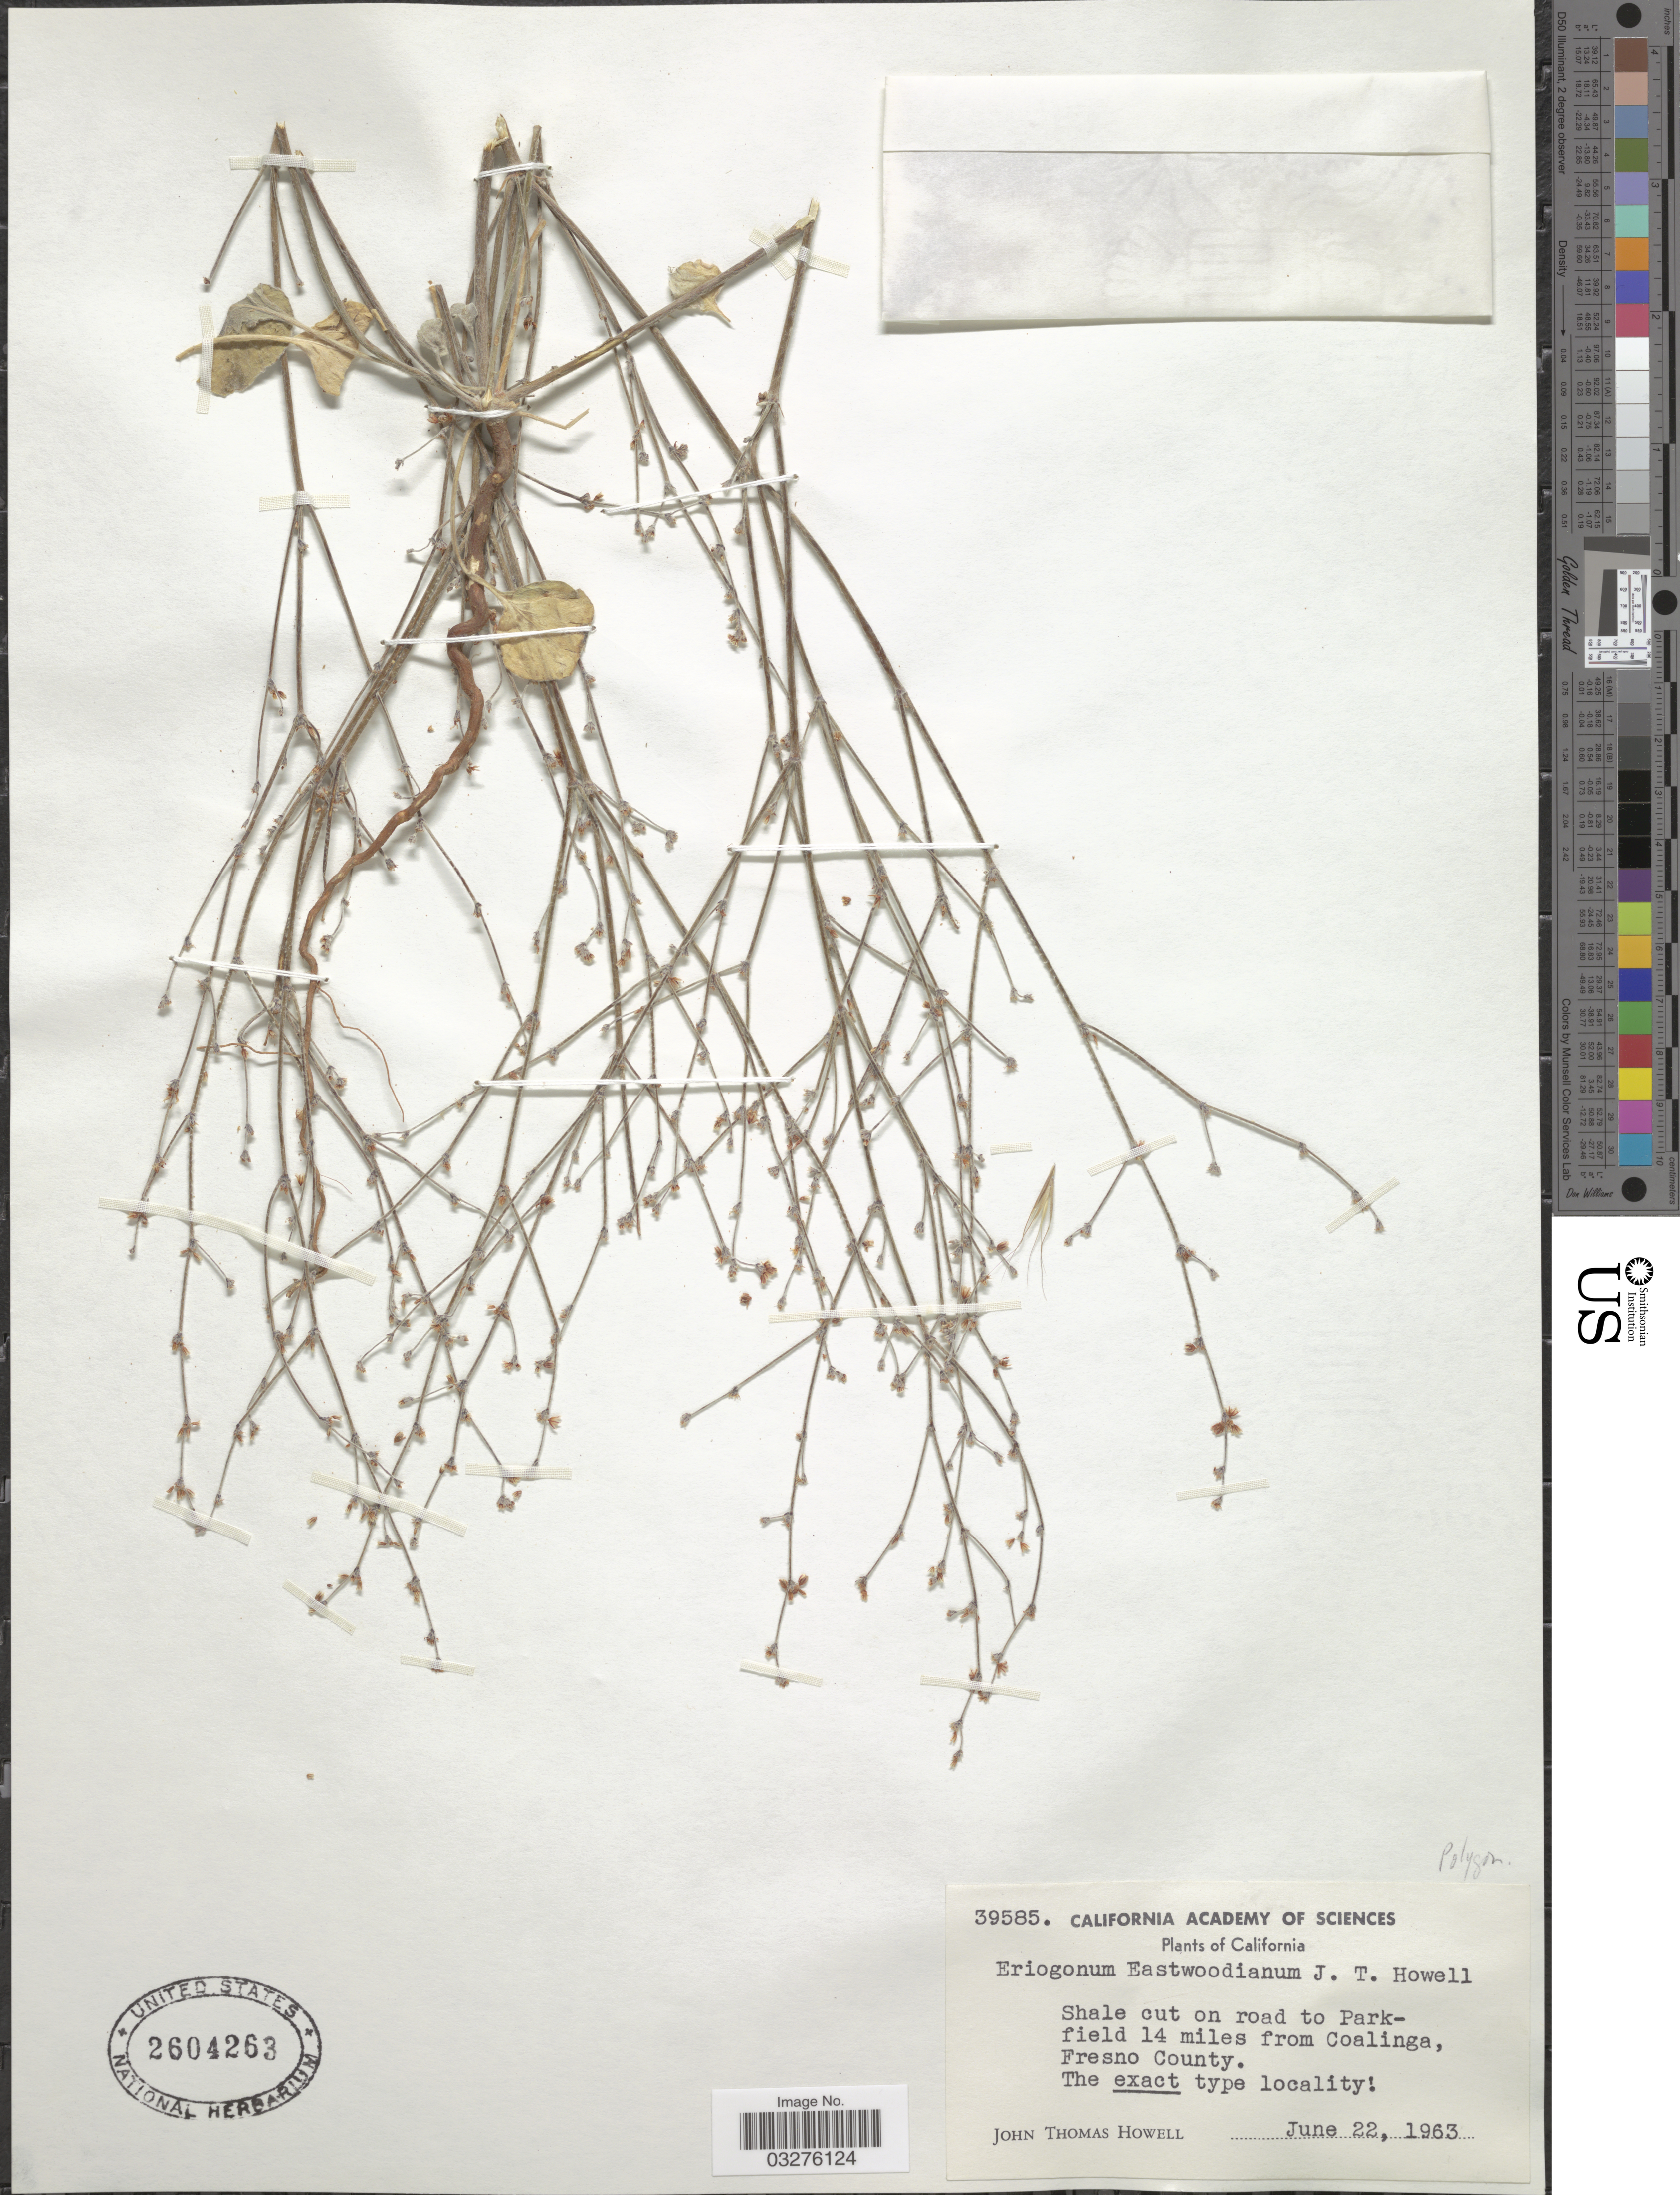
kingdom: Plantae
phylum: Tracheophyta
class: Magnoliopsida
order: Caryophyllales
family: Polygonaceae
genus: Eriogonum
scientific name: Eriogonum eastwoodianum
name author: J.T. Howell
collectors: J. T. Howell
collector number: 39585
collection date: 1963-06-22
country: United States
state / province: California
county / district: Fresno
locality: Shale cut on road to Parkfield 14 miles from Coalinga, Fresno County.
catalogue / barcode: US 2604263